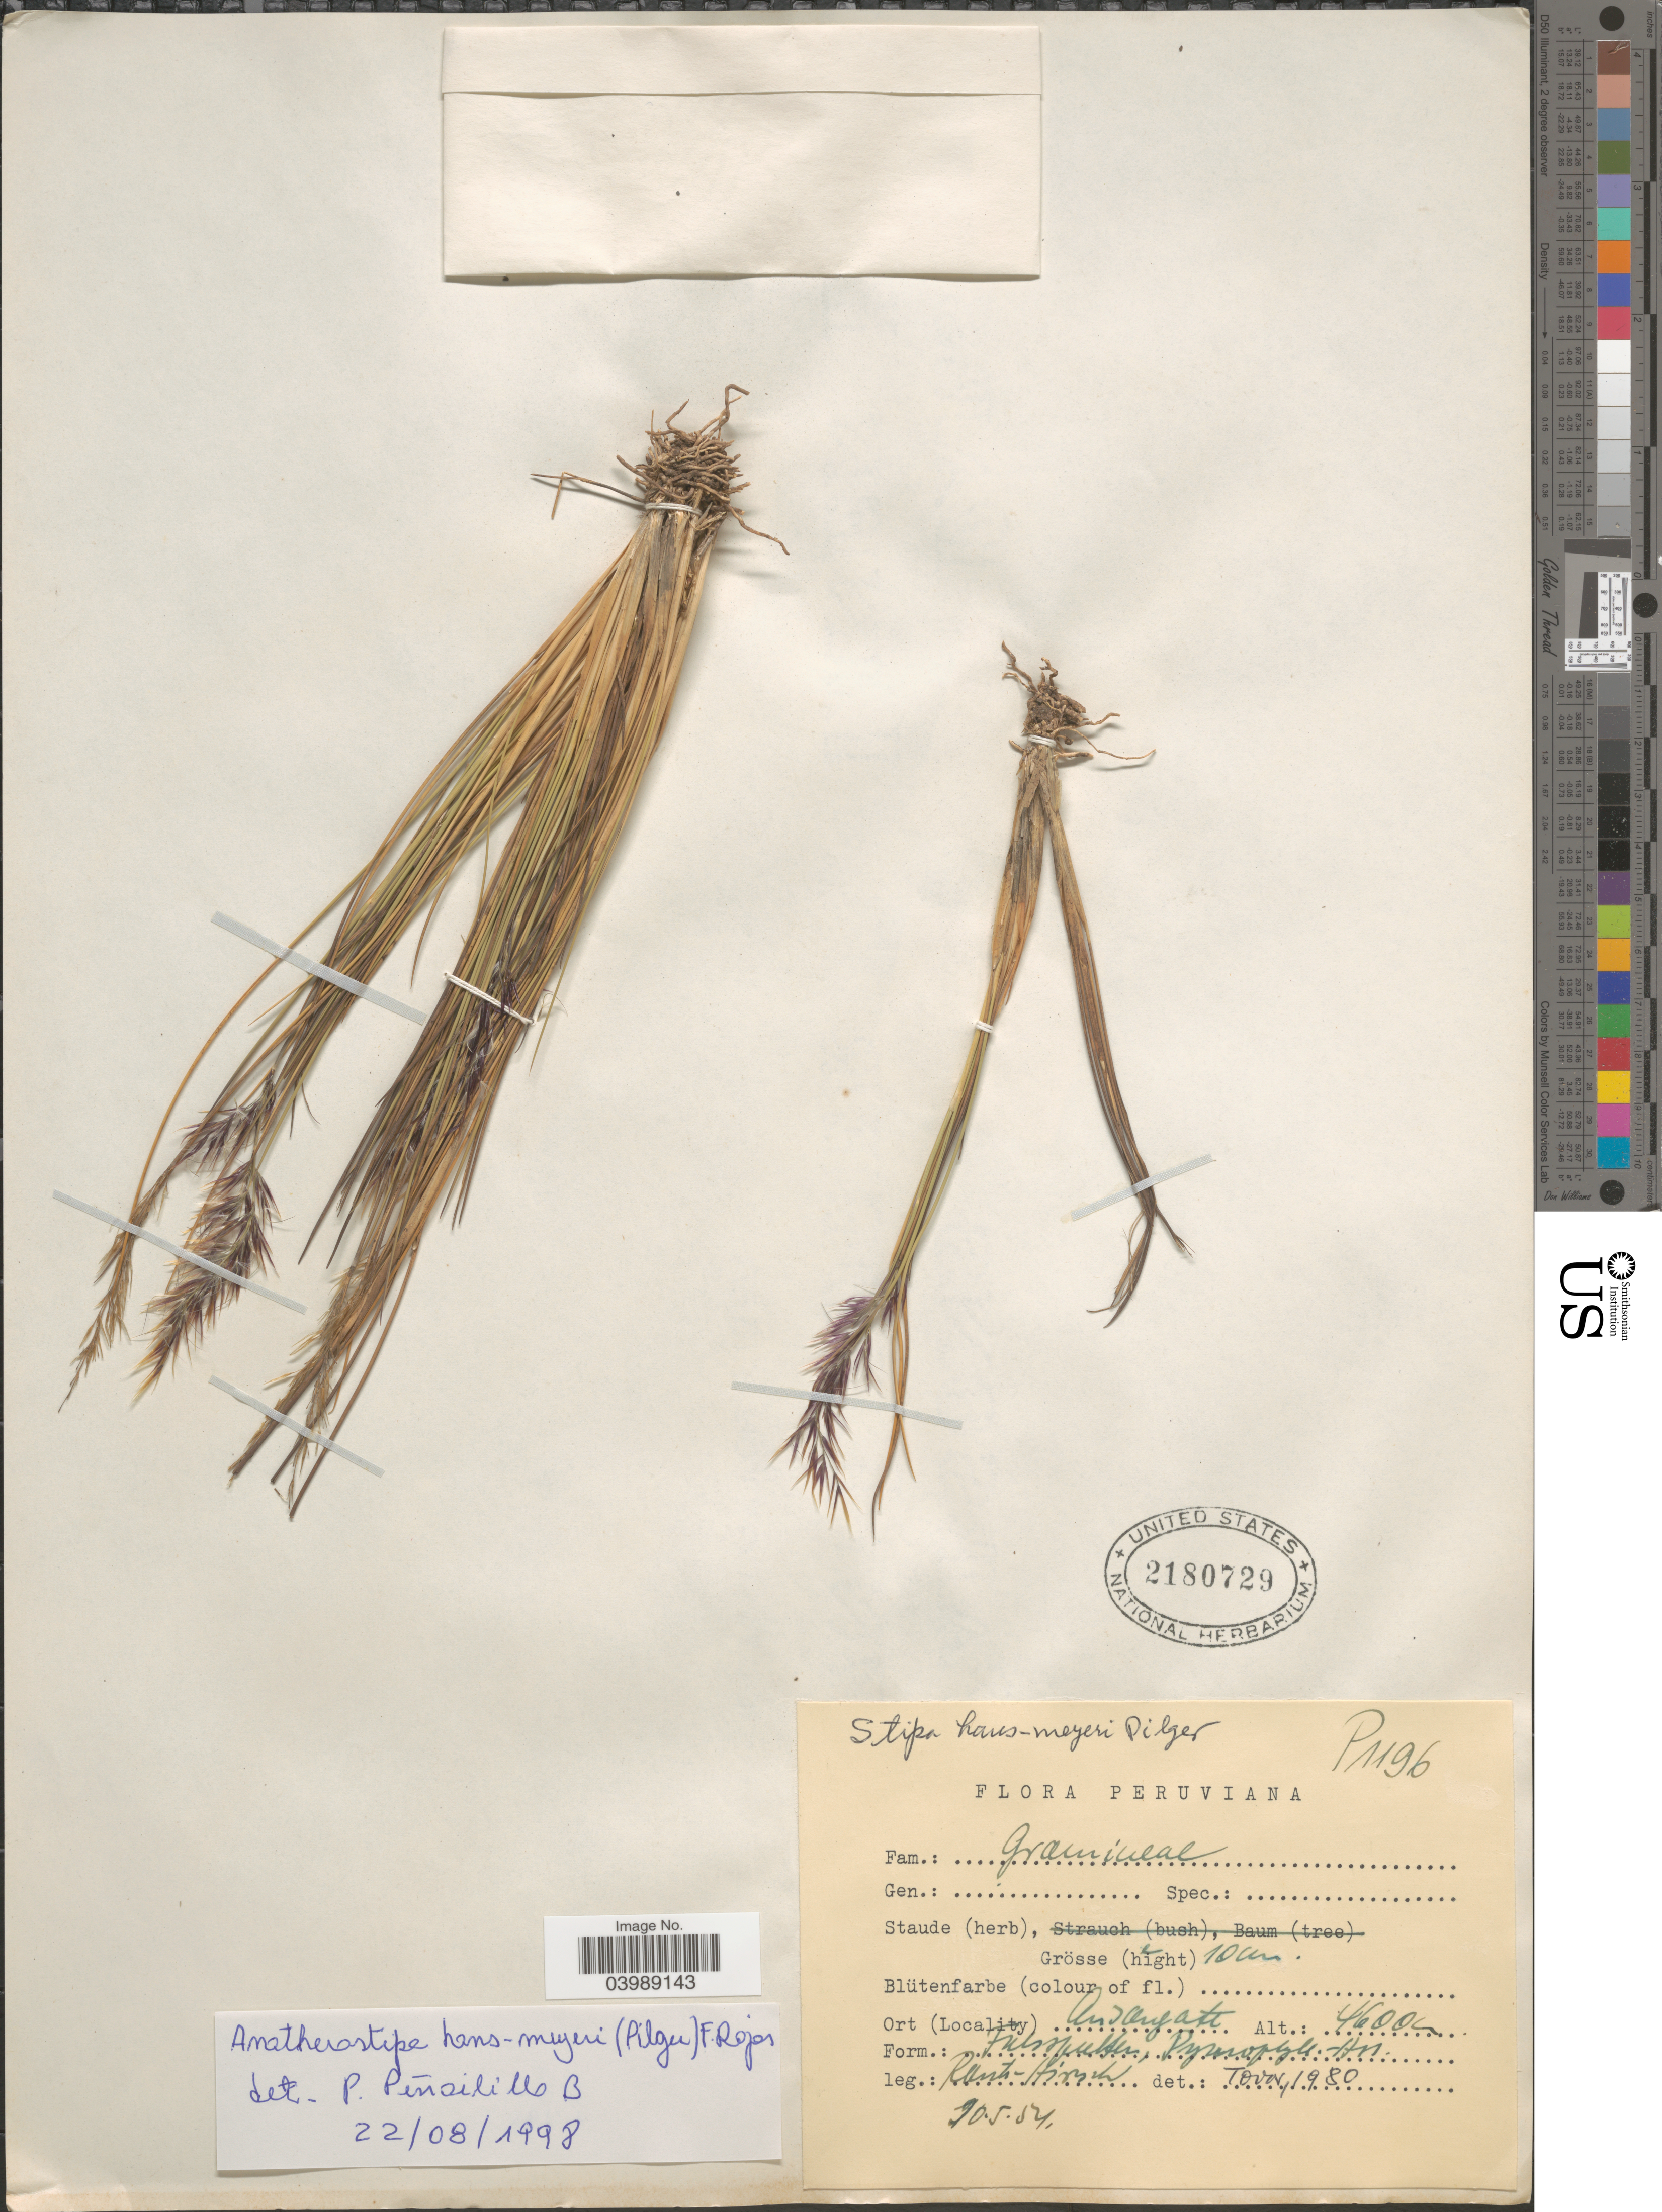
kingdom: Plantae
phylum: Tracheophyta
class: Liliopsida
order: Poales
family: Poaceae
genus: Anatherostipa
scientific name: Anatherostipa hans-meyeri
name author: (Pilg.) Peñailillo B.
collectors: W. Rauh & G. Hirsch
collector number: P1196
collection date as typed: Transcribed d/m/y: 10/5/54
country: Peru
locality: Auzangate.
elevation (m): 4600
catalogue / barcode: US 2180729